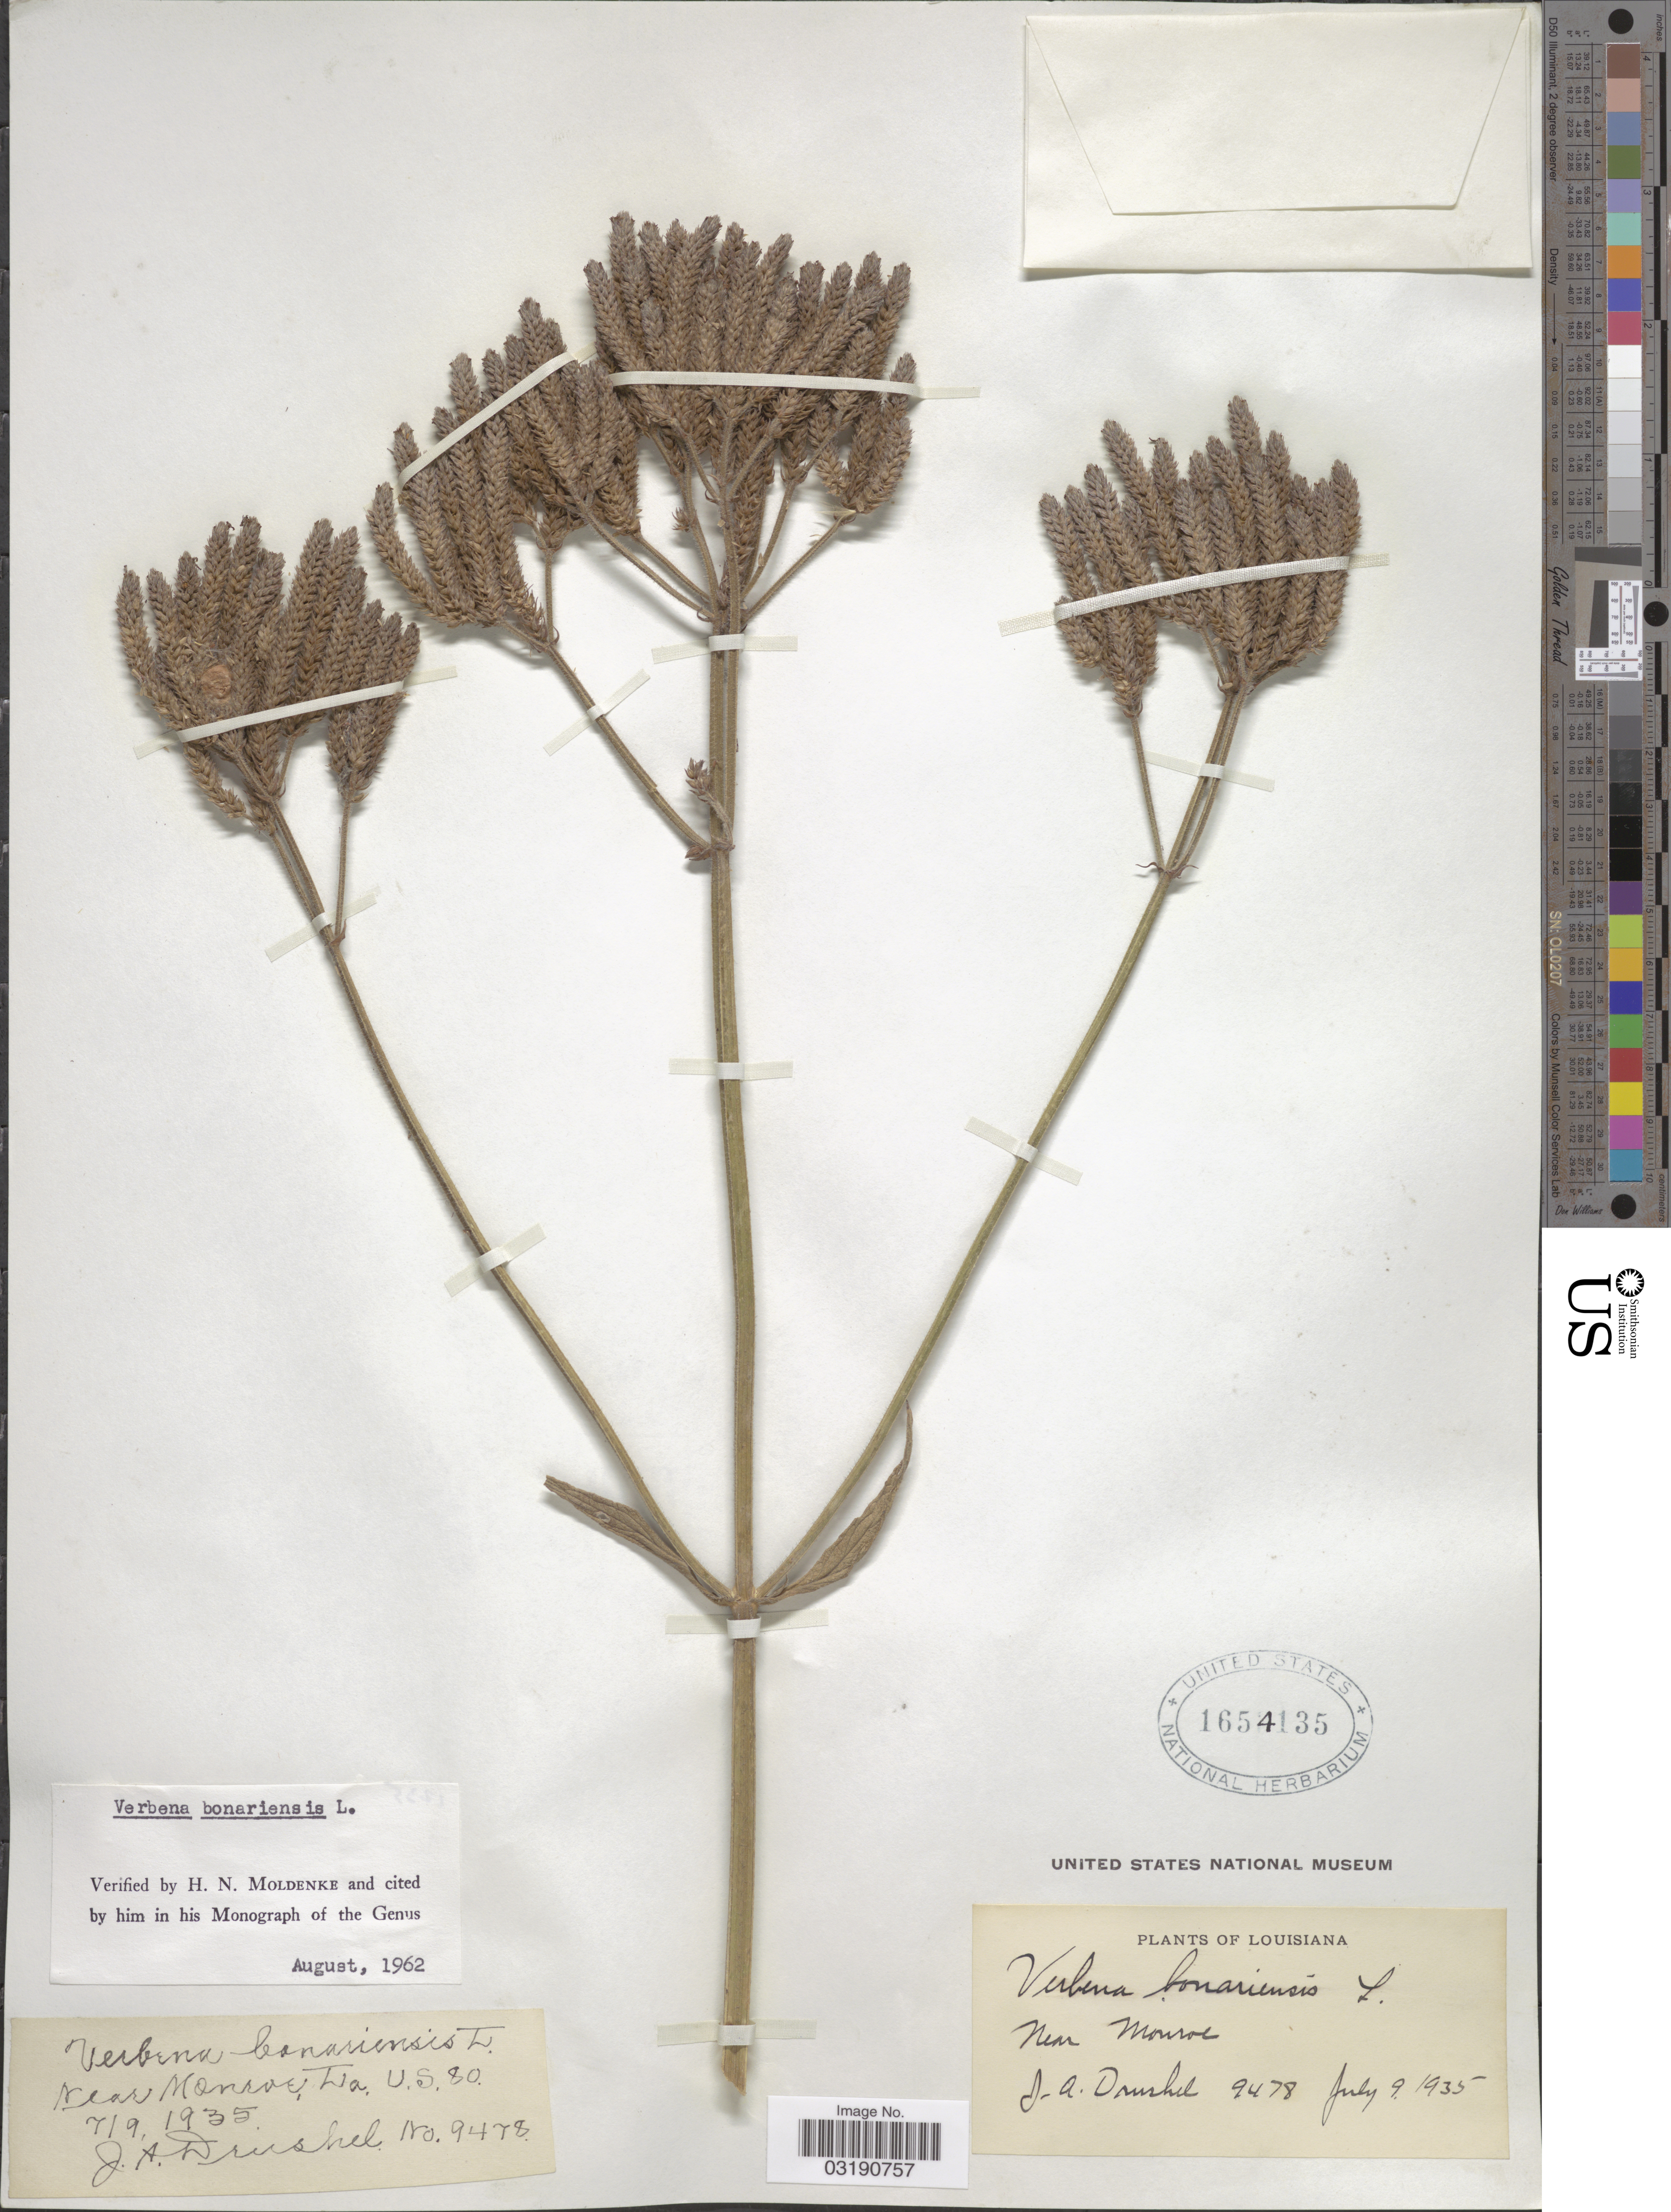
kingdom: Plantae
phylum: Tracheophyta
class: Magnoliopsida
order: Lamiales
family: Verbenaceae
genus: Verbena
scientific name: Verbena bonariensis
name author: L.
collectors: J. A. Drushel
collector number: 9478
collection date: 1935-07-09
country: United States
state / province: Louisiana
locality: Near Monroe., U.S. 80.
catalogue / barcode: US 1654135